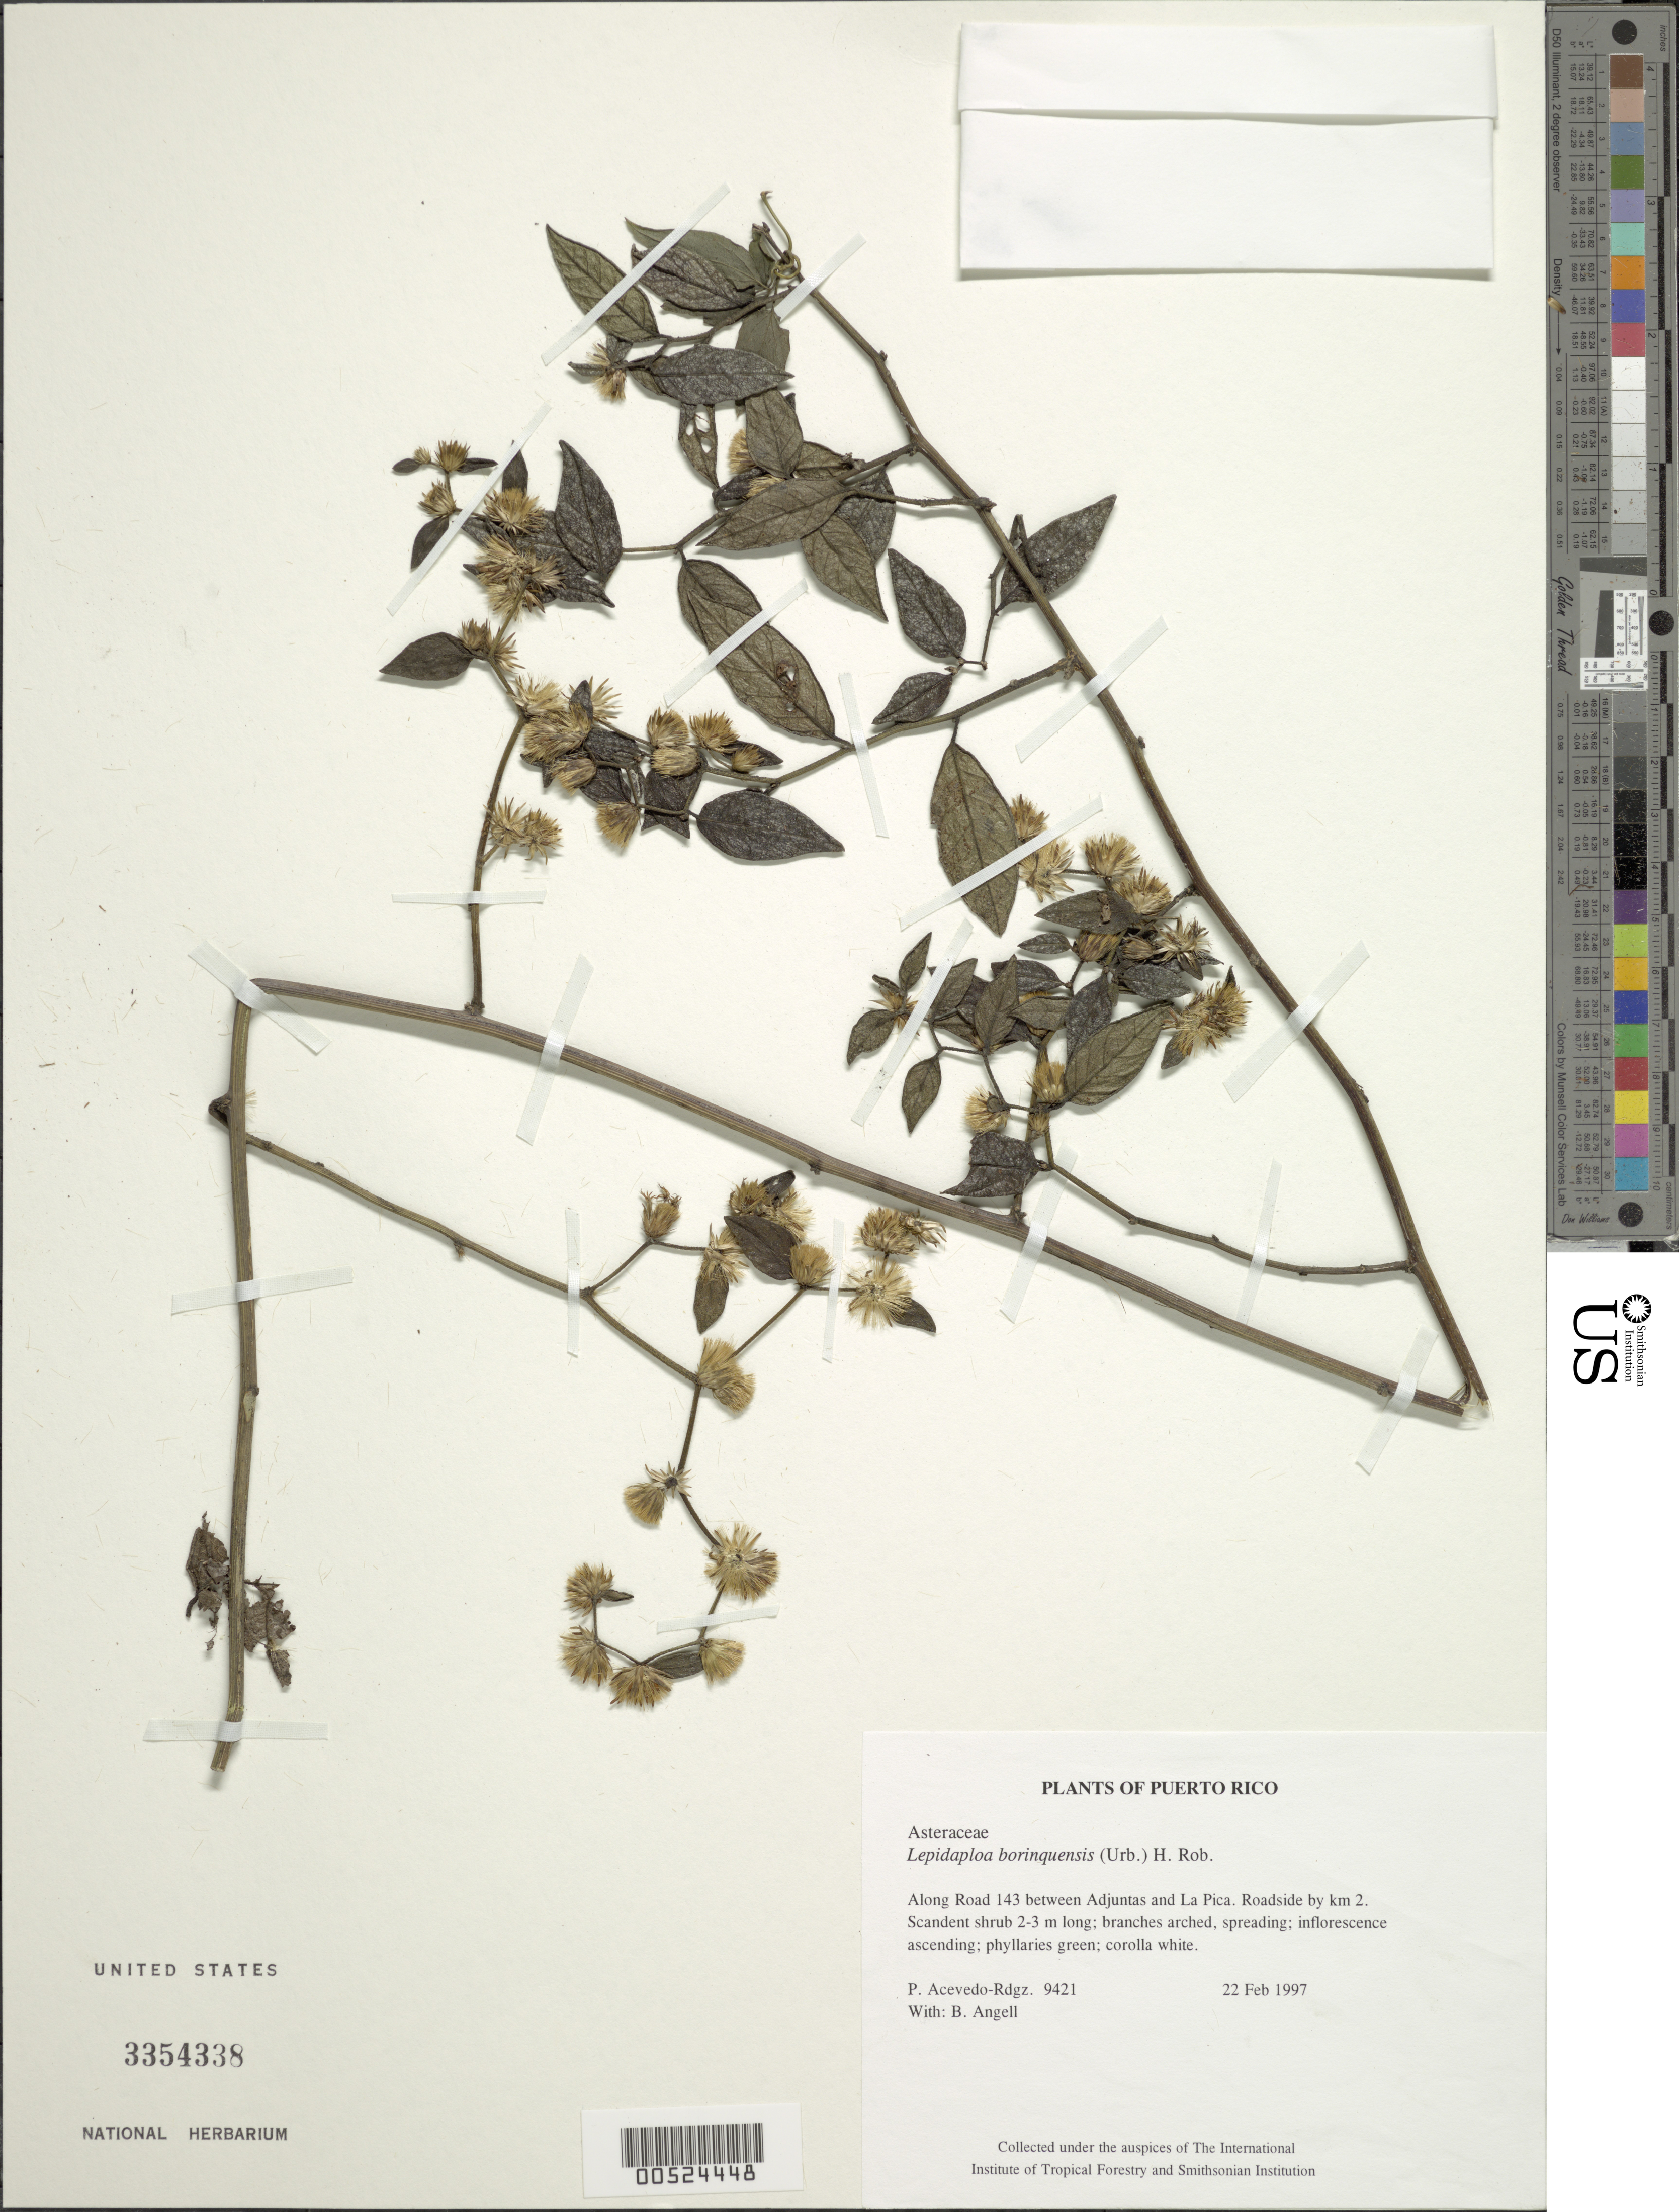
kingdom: Plantae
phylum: Tracheophyta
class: Magnoliopsida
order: Asterales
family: Asteraceae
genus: Lepidaploa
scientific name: Lepidaploa borinquensis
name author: (Urb.) H. Rob.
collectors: P. Acevedo-Rodr. & Bobbi Angell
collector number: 9421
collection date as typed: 22 Feb 1997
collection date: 1997-02-22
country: Puerto Rico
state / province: Adjuntas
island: Puerto Rico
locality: Along Road 143 between Adjuntas and La Pica.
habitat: Roadside by km 2.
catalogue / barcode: US 3354338